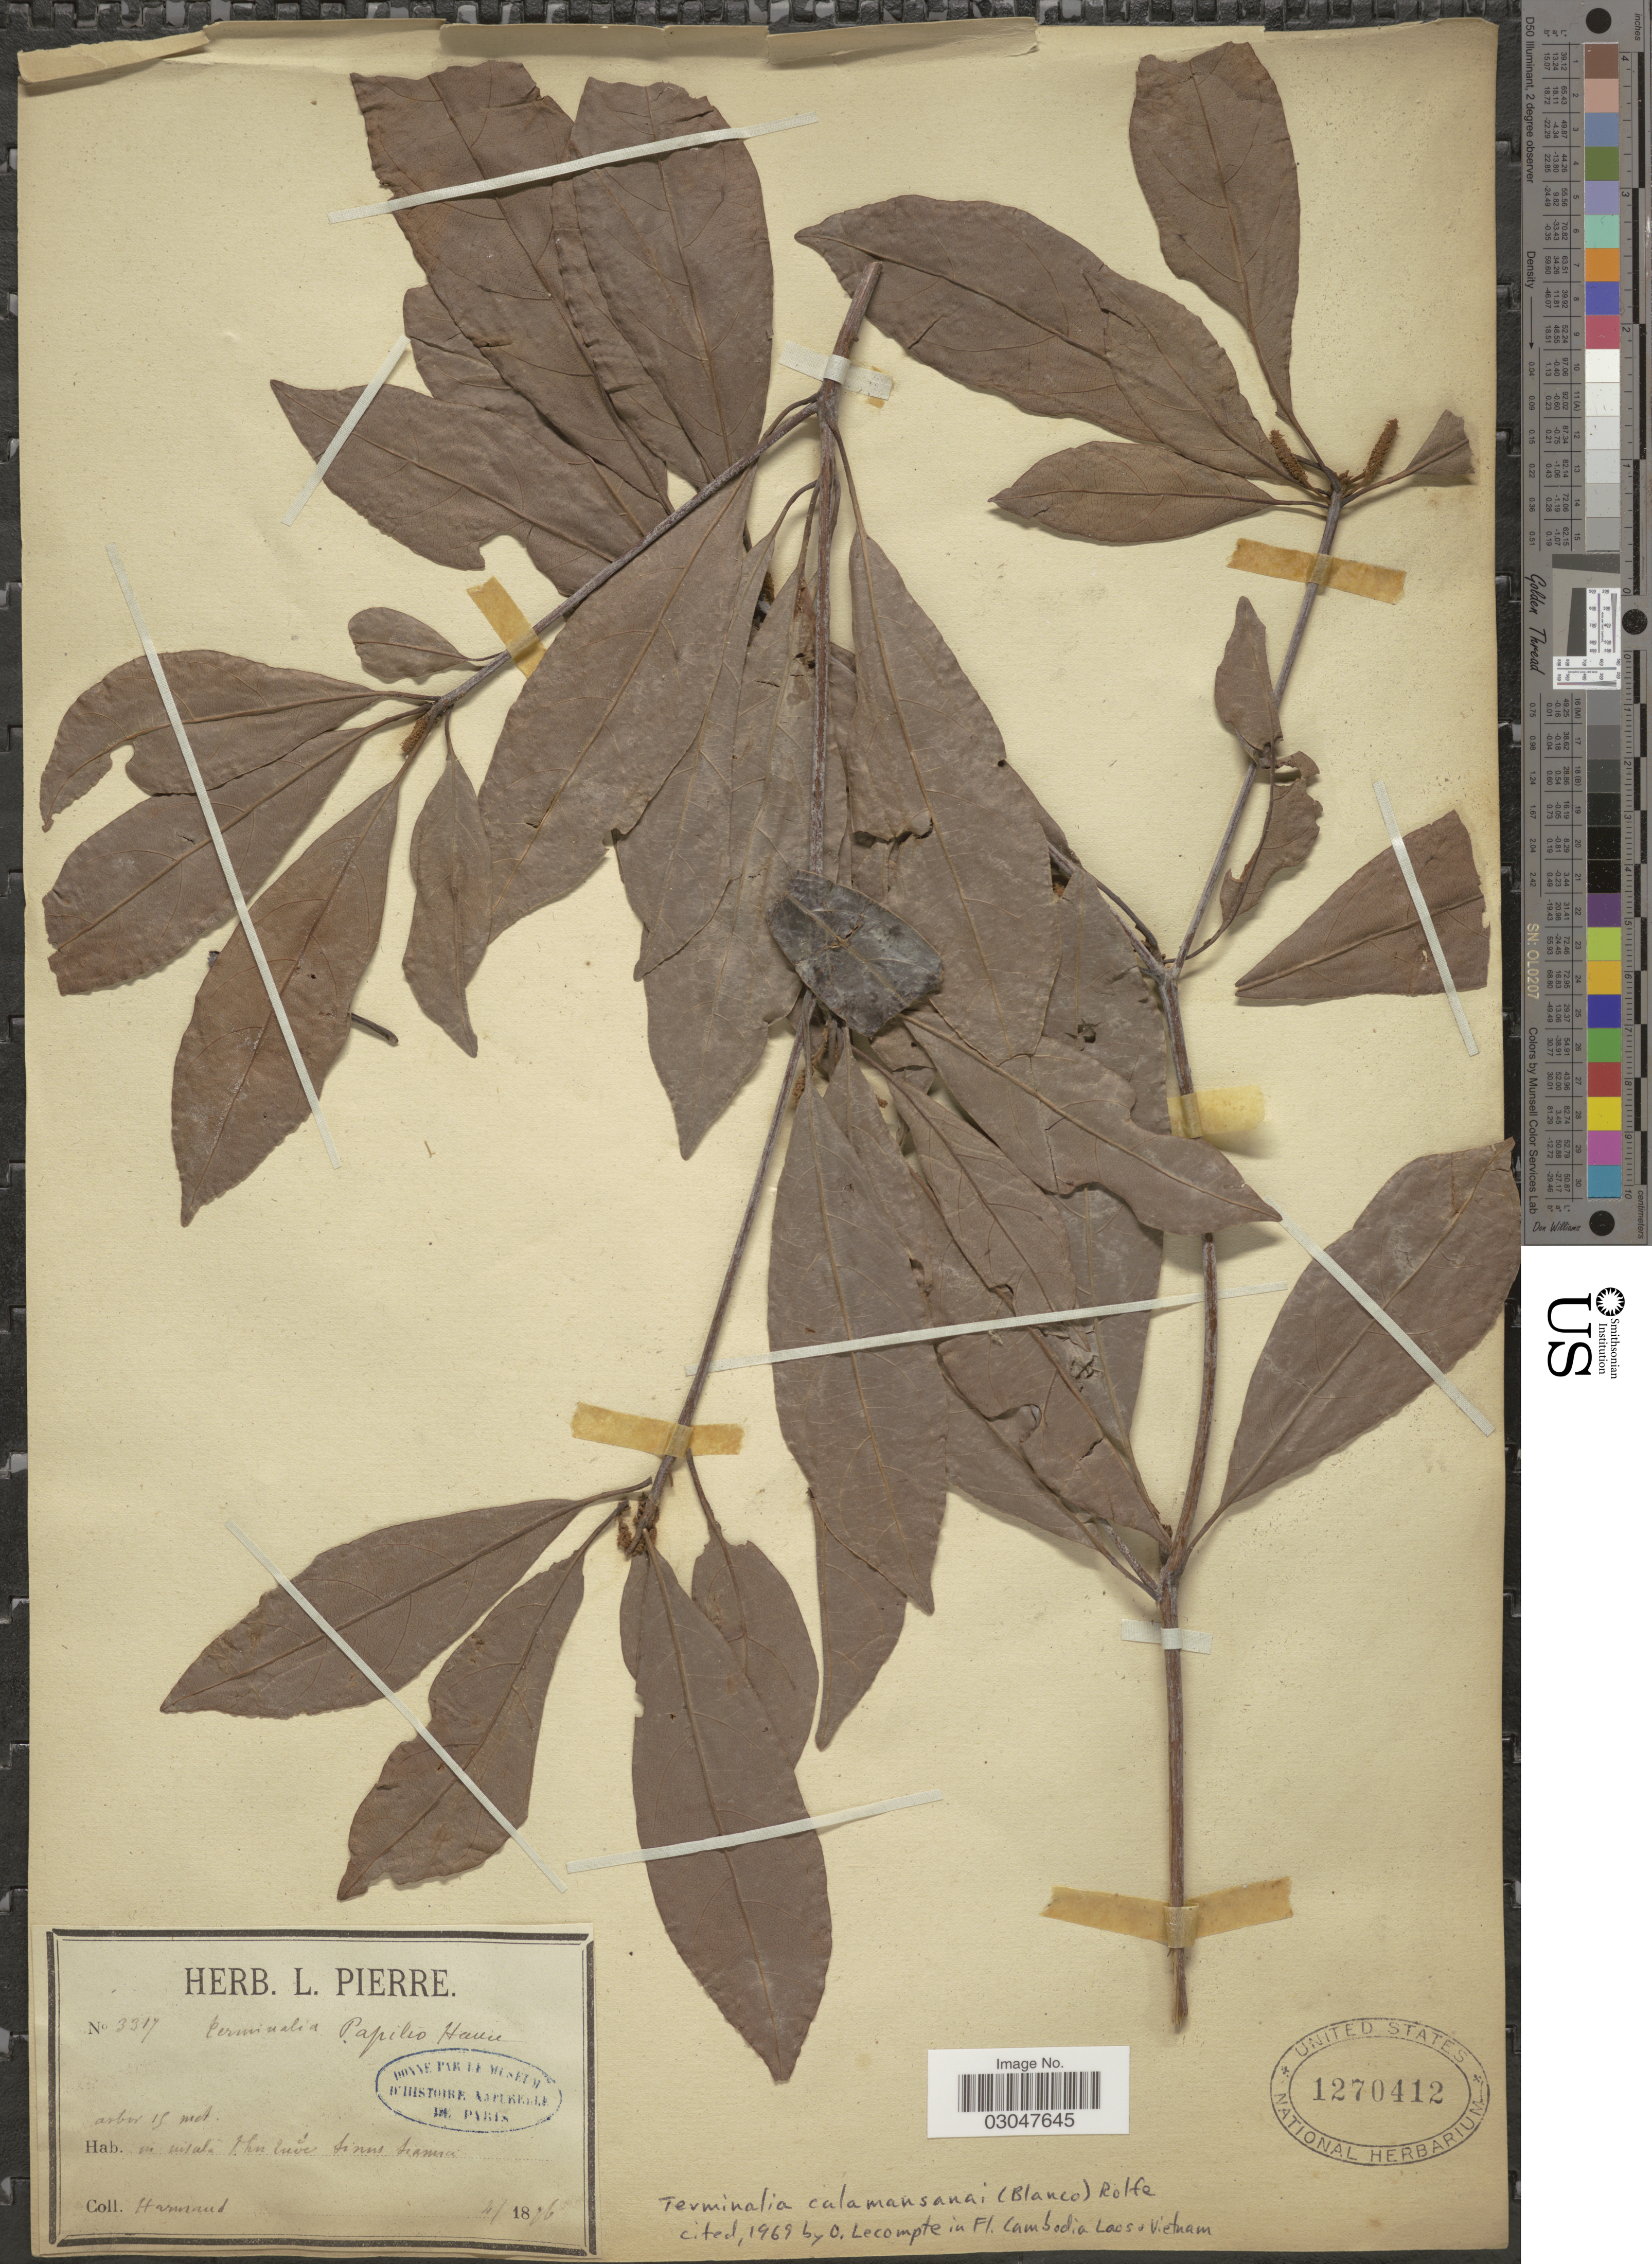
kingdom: Plantae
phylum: Tracheophyta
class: Magnoliopsida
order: Myrtales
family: Combretaceae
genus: Terminalia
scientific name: Terminalia calamansanai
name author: (Blanco) Rolfe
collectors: Harmand, --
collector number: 3317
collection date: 1876-04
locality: In insula Ihu Luvé Senna Siamia. [interpreted]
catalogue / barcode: US 1270412